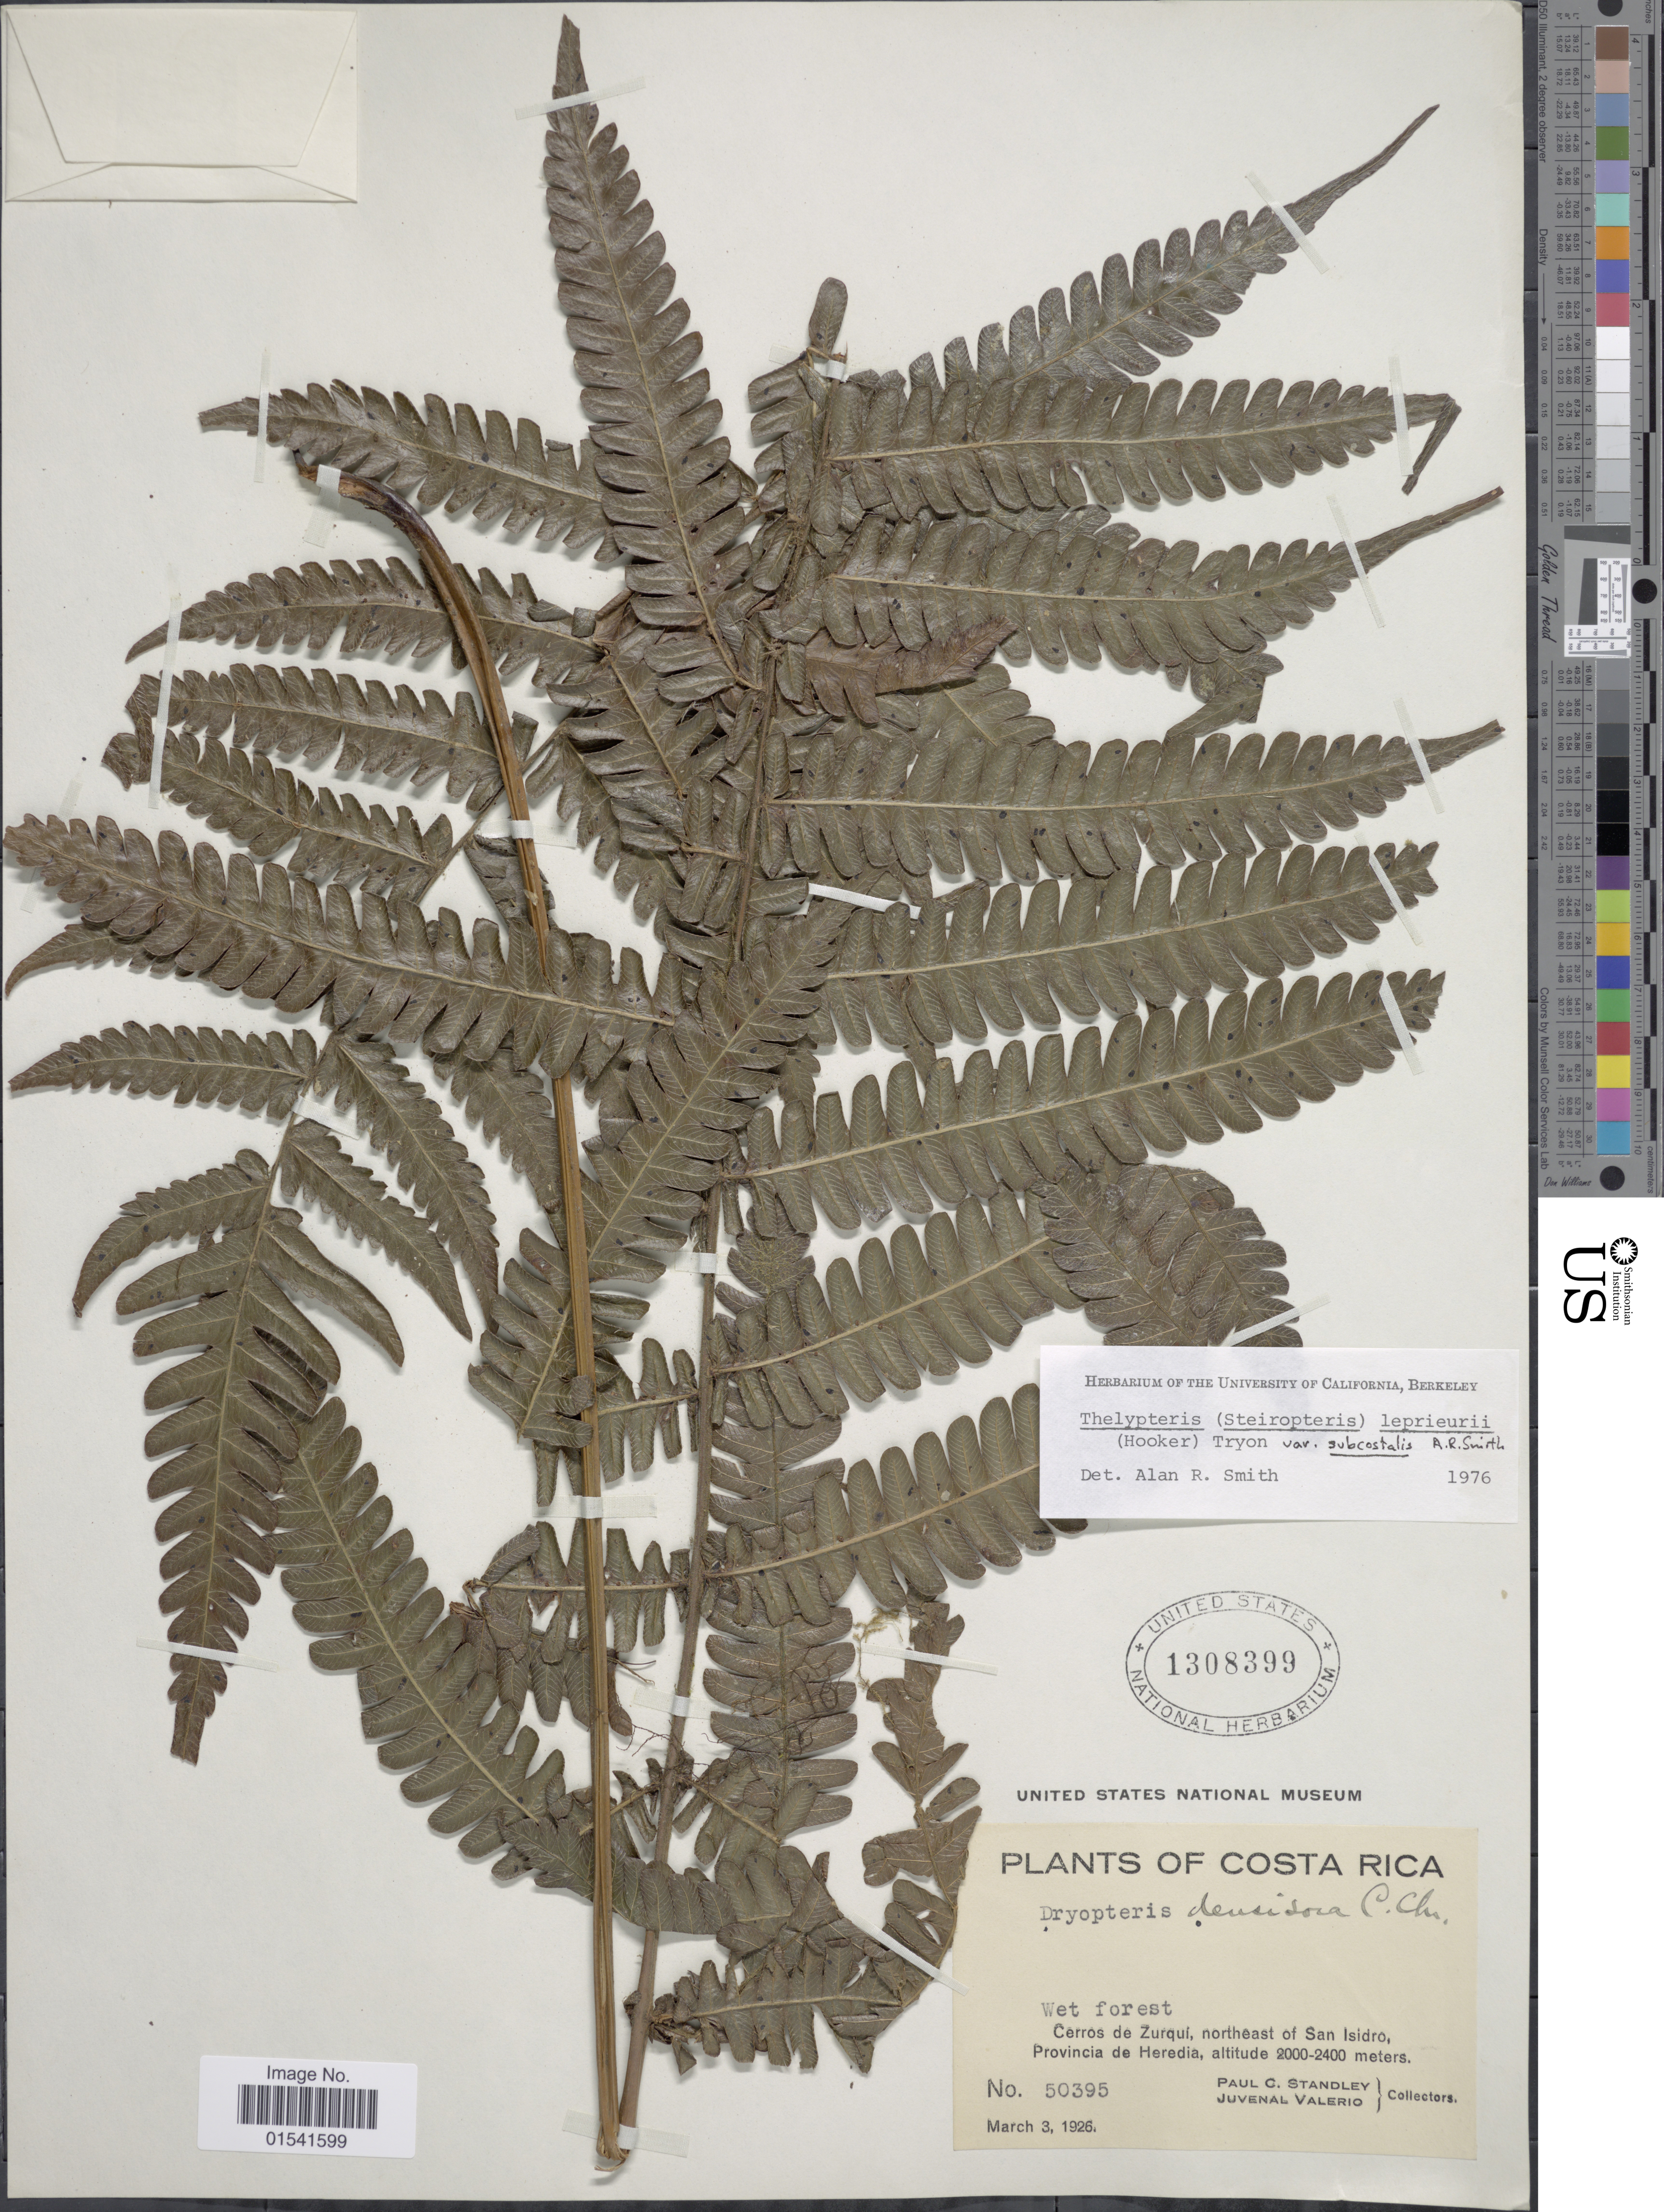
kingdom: Plantae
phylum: Tracheophyta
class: Polypodiopsida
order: Polypodiales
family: Thelypteridaceae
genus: Steiropteris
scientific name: Steiropteris leprieurii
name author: (Hook. f.) Pic. Serm.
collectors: P. C. Standley & M. Valerio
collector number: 50395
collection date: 1926-03-03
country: Costa Rica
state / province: Heredia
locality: Cerros de Zurqui, northeast of San Isidro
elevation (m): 2000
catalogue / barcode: US 1308399